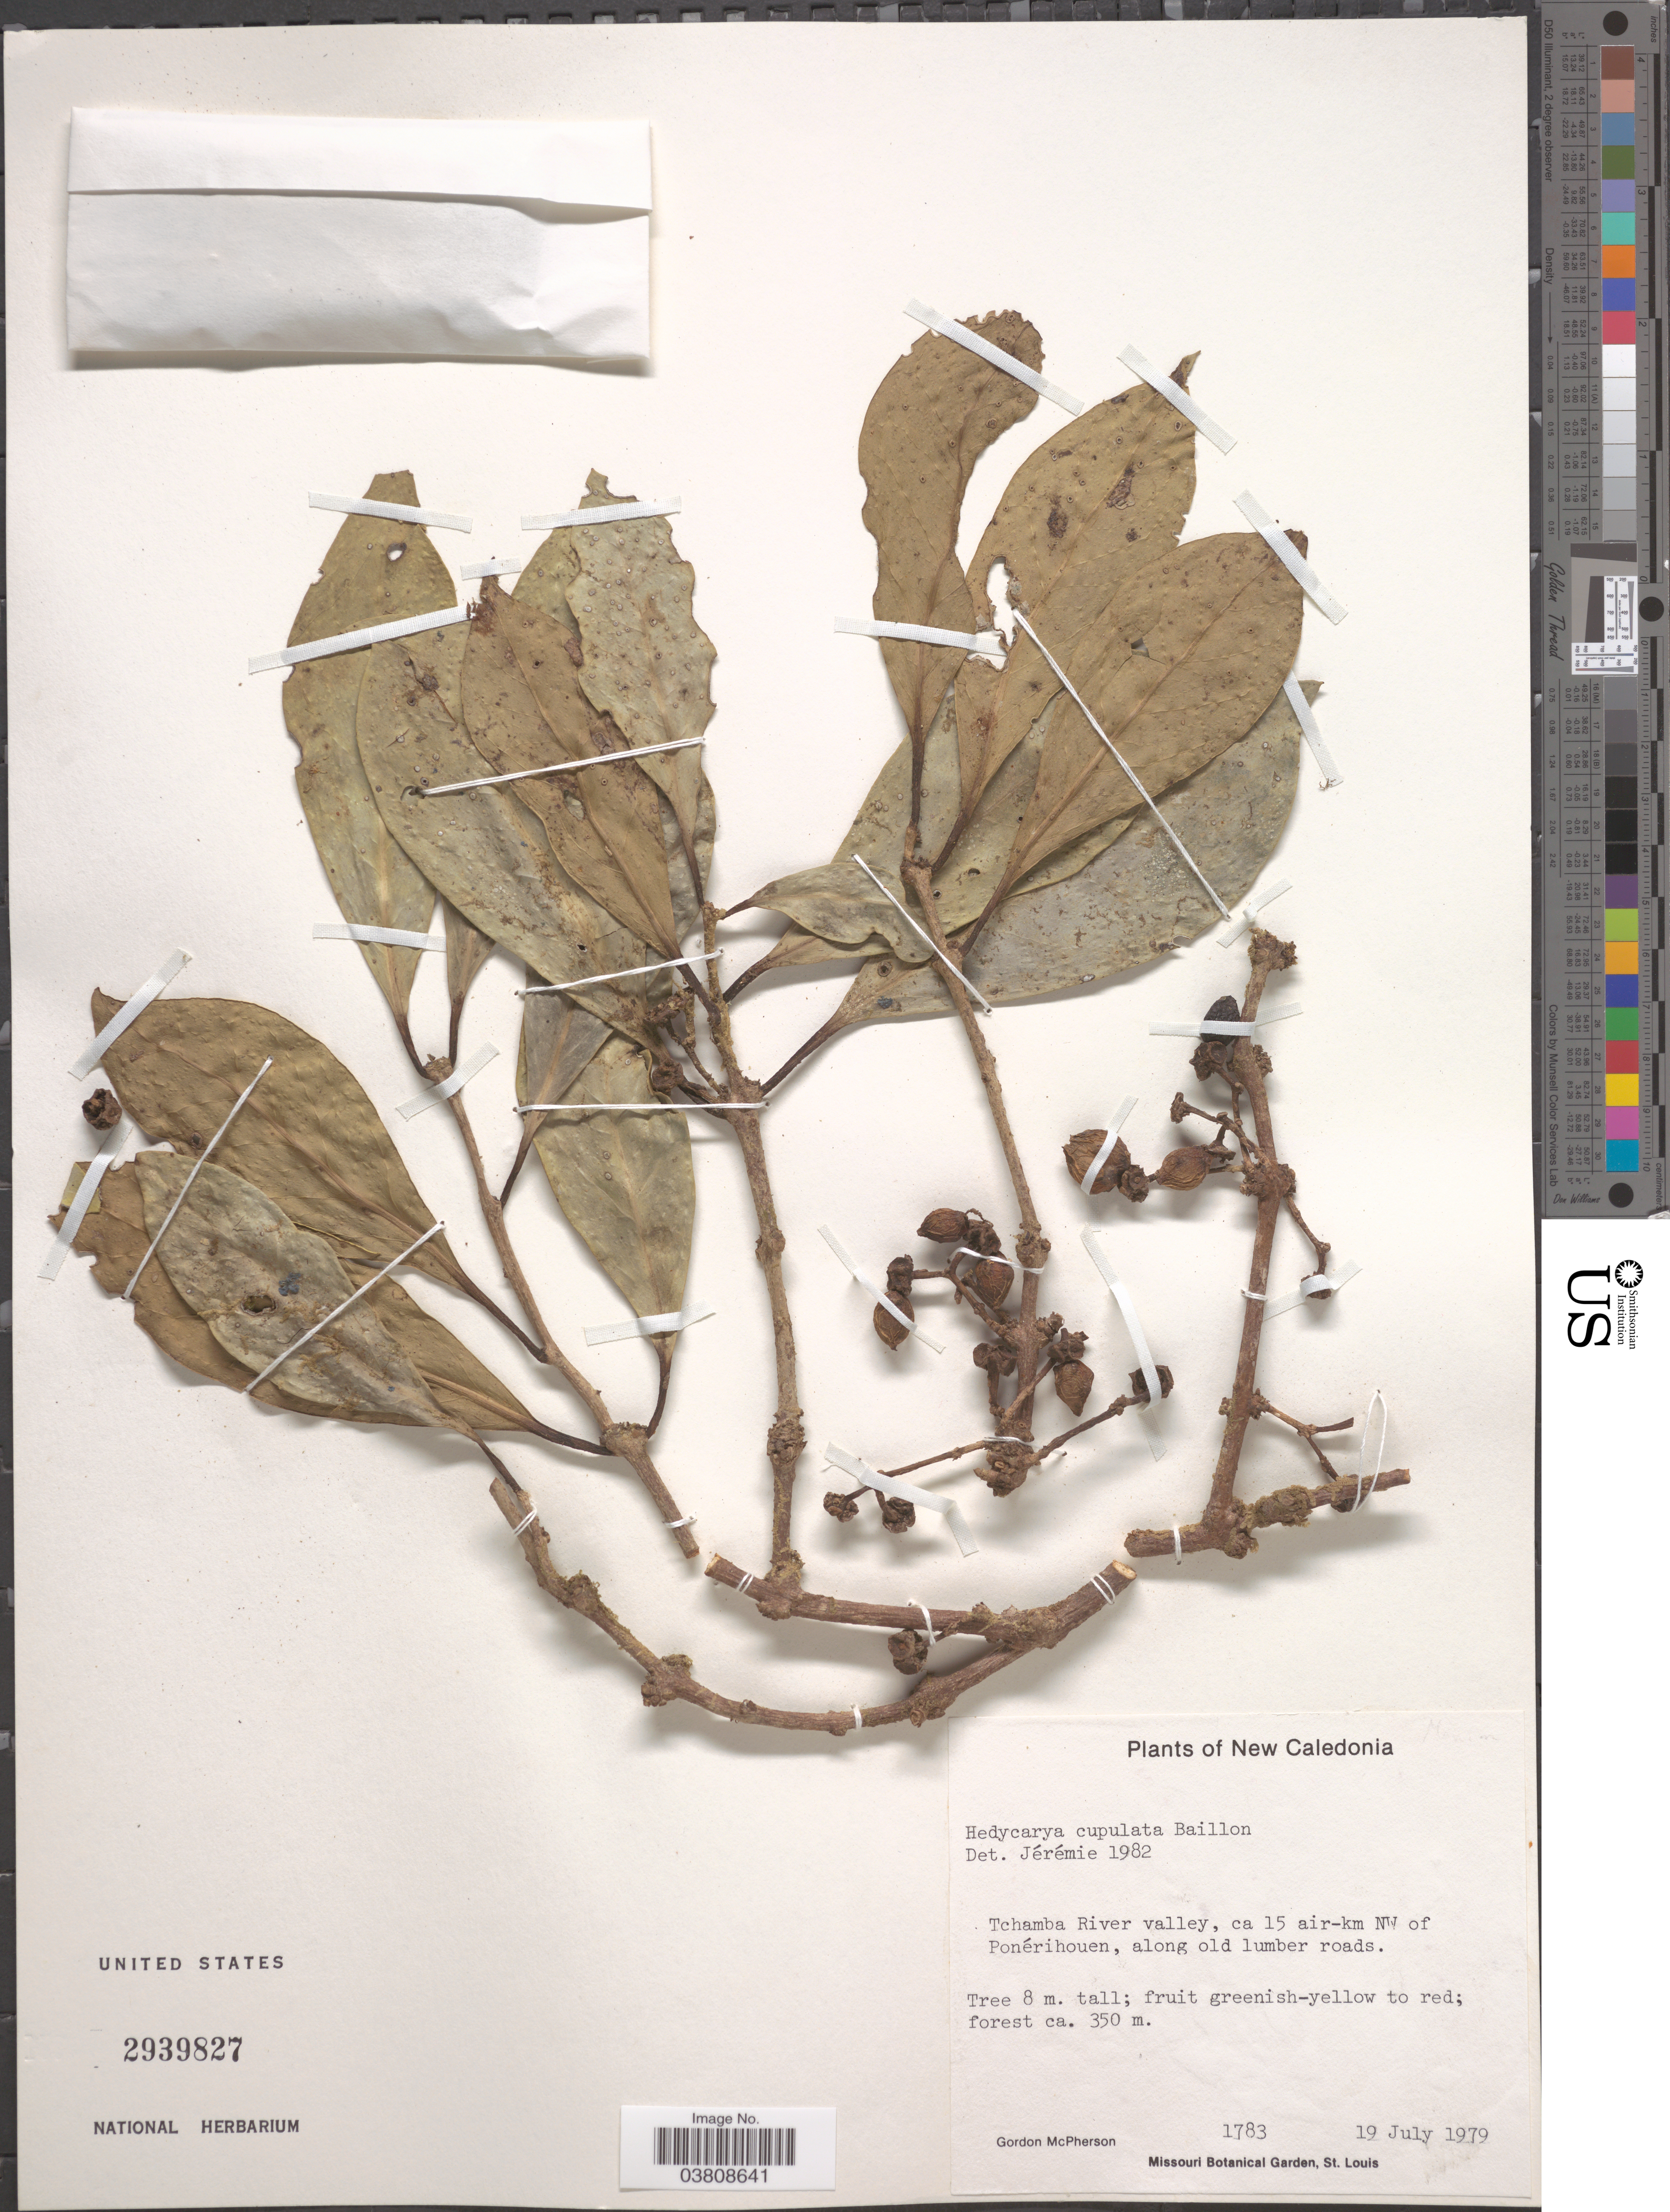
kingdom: Plantae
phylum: Tracheophyta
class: Magnoliopsida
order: Laurales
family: Monimiaceae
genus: Hedycarya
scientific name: Hedycarya cupulata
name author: Baill.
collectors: G. D. McPherson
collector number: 1783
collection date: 1979-07-19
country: New Caledonia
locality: Tchamba River valley, ca. 15 air-km NW of Ponérihouen.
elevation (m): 350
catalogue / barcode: US 2939827